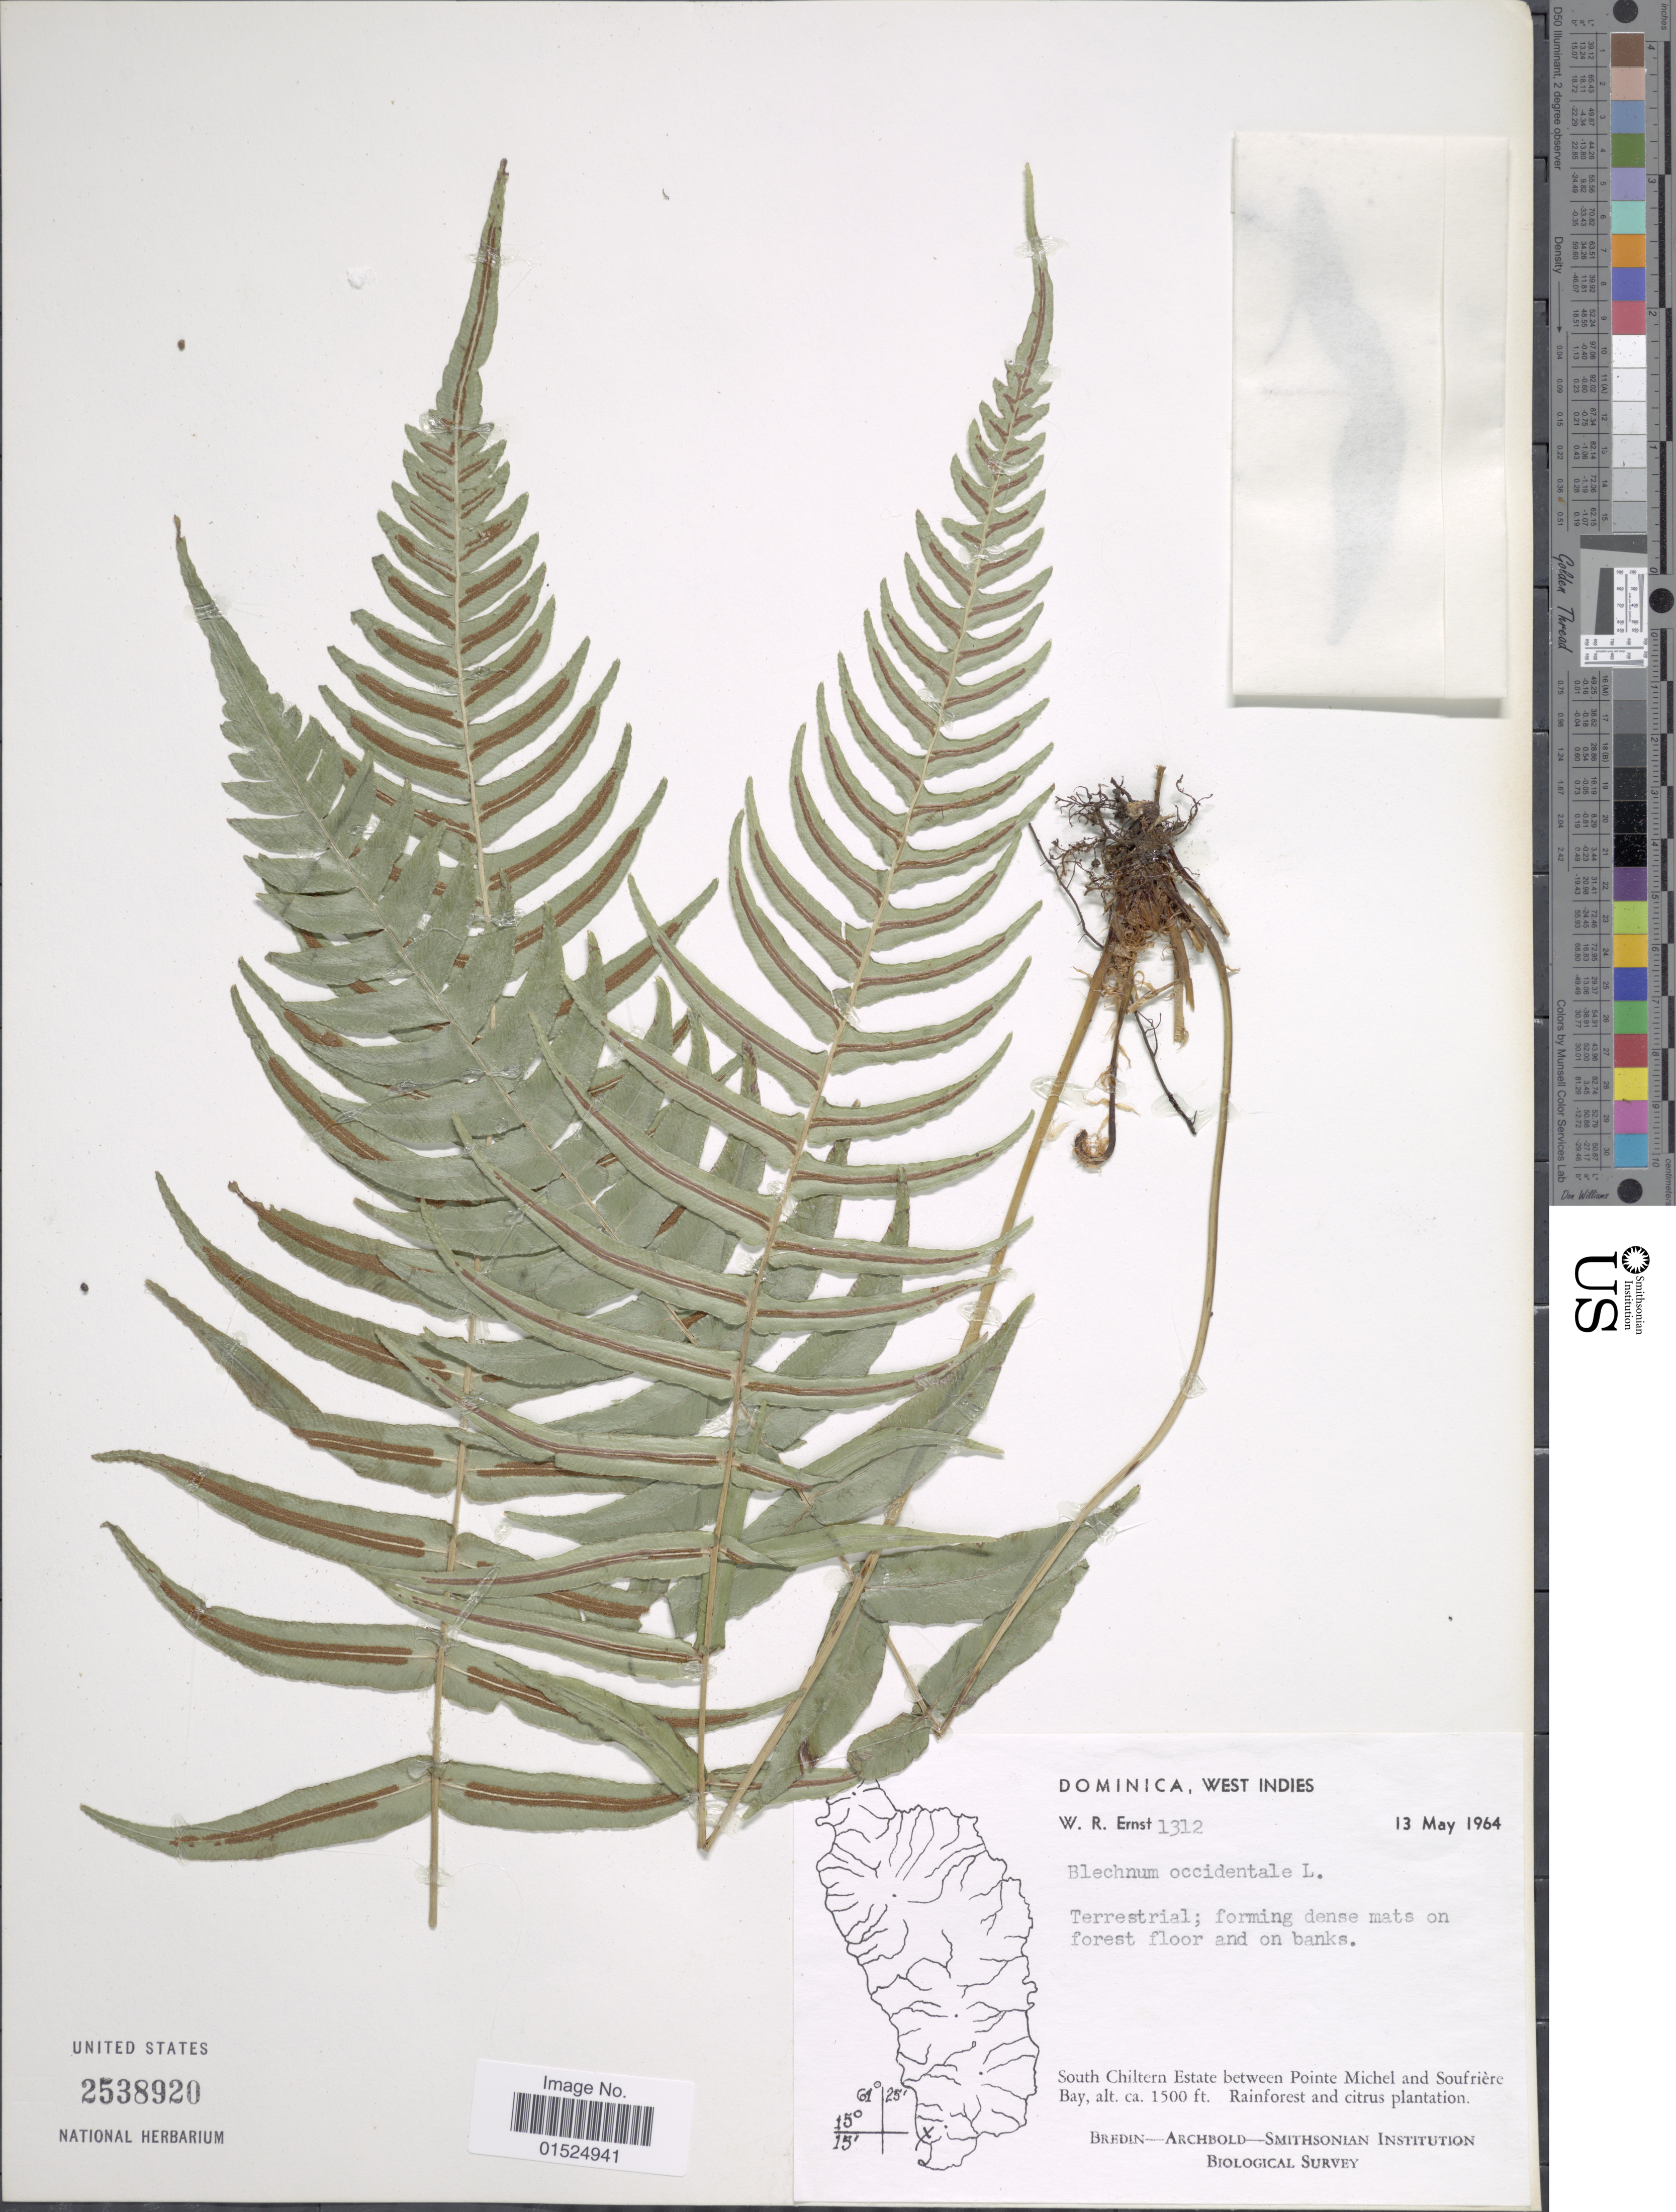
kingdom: Plantae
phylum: Tracheophyta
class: Polypodiopsida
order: Polypodiales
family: Blechnaceae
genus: Blechnum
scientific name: Blechnum occidentale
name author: L.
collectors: W. R. Ernst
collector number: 1312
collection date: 1964-05-13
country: Dominica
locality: South Chiltern Estate between Pointe Michael and Soufriere Bay, rainforest and citrus plantation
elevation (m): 457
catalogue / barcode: US 2538920